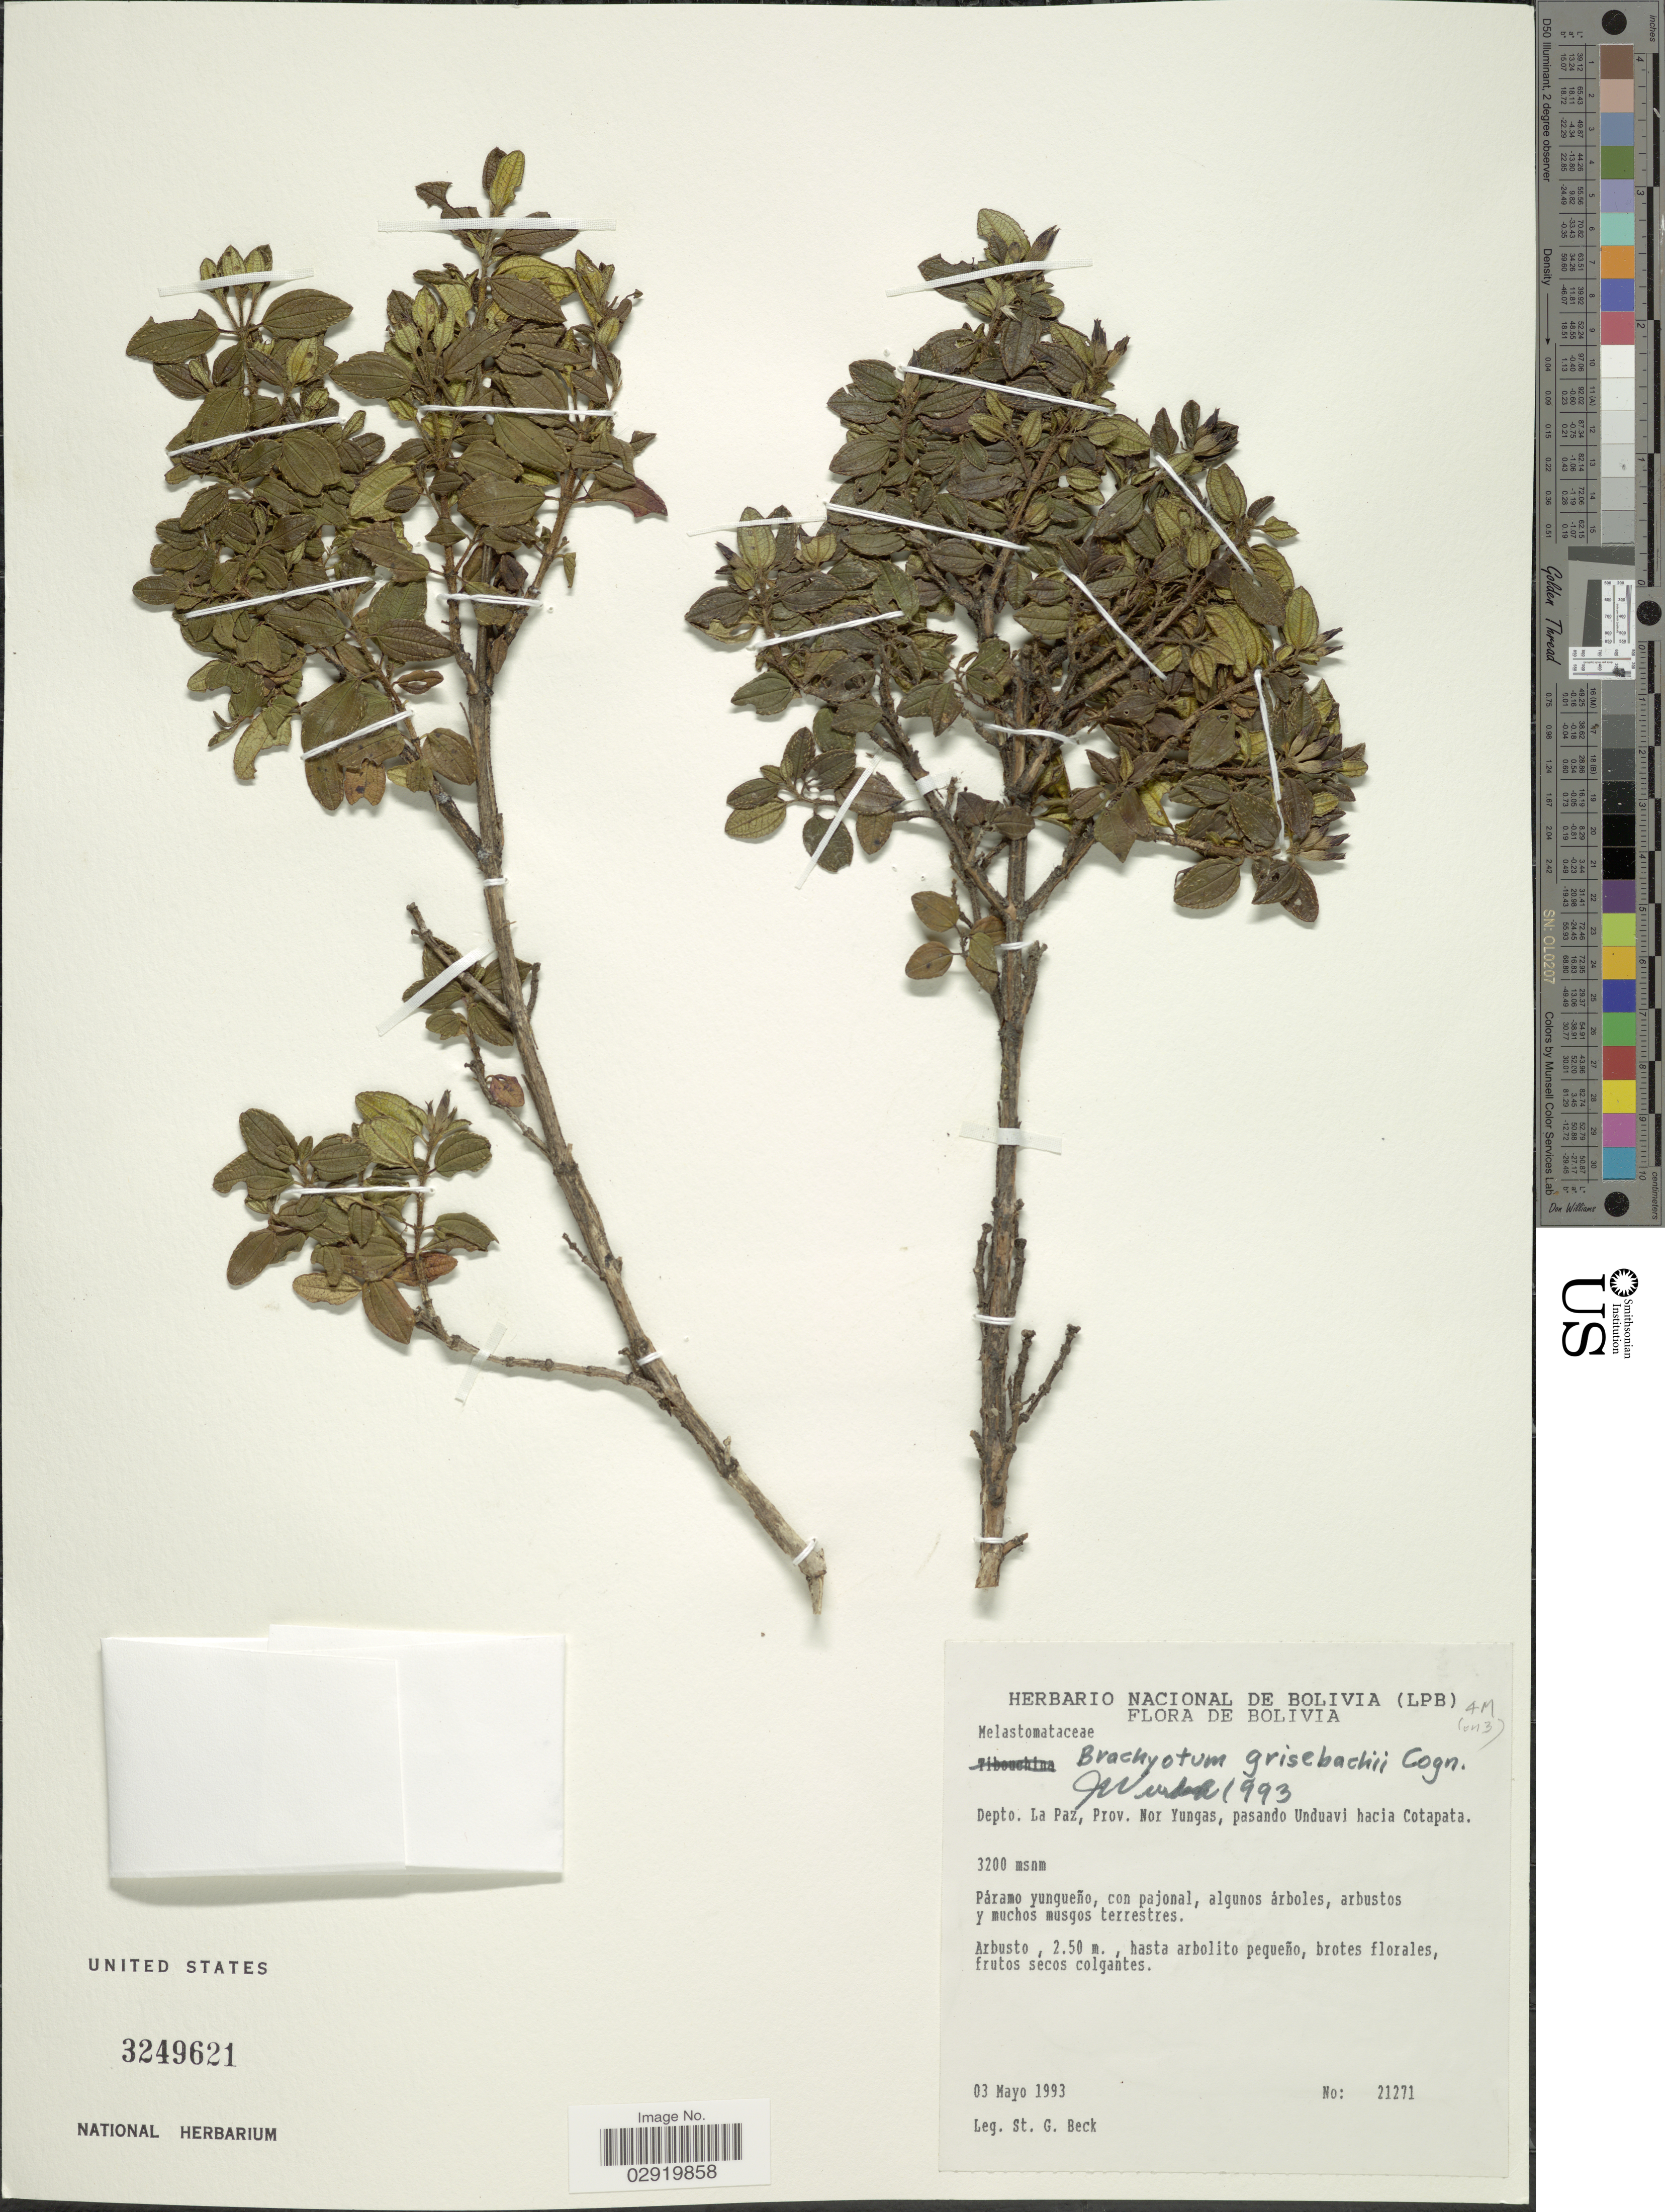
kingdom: Plantae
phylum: Tracheophyta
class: Magnoliopsida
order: Myrtales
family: Melastomataceae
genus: Brachyotum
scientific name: Brachyotum grisebachii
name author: Cogn.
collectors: S. G. Beck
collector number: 21271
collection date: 1993-05-03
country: Bolivia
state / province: La Paz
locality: Depto. La Paz, Prov. Nor Yungas, pasando Unduavi hacia Cotapata.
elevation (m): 3200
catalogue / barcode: US 3249621